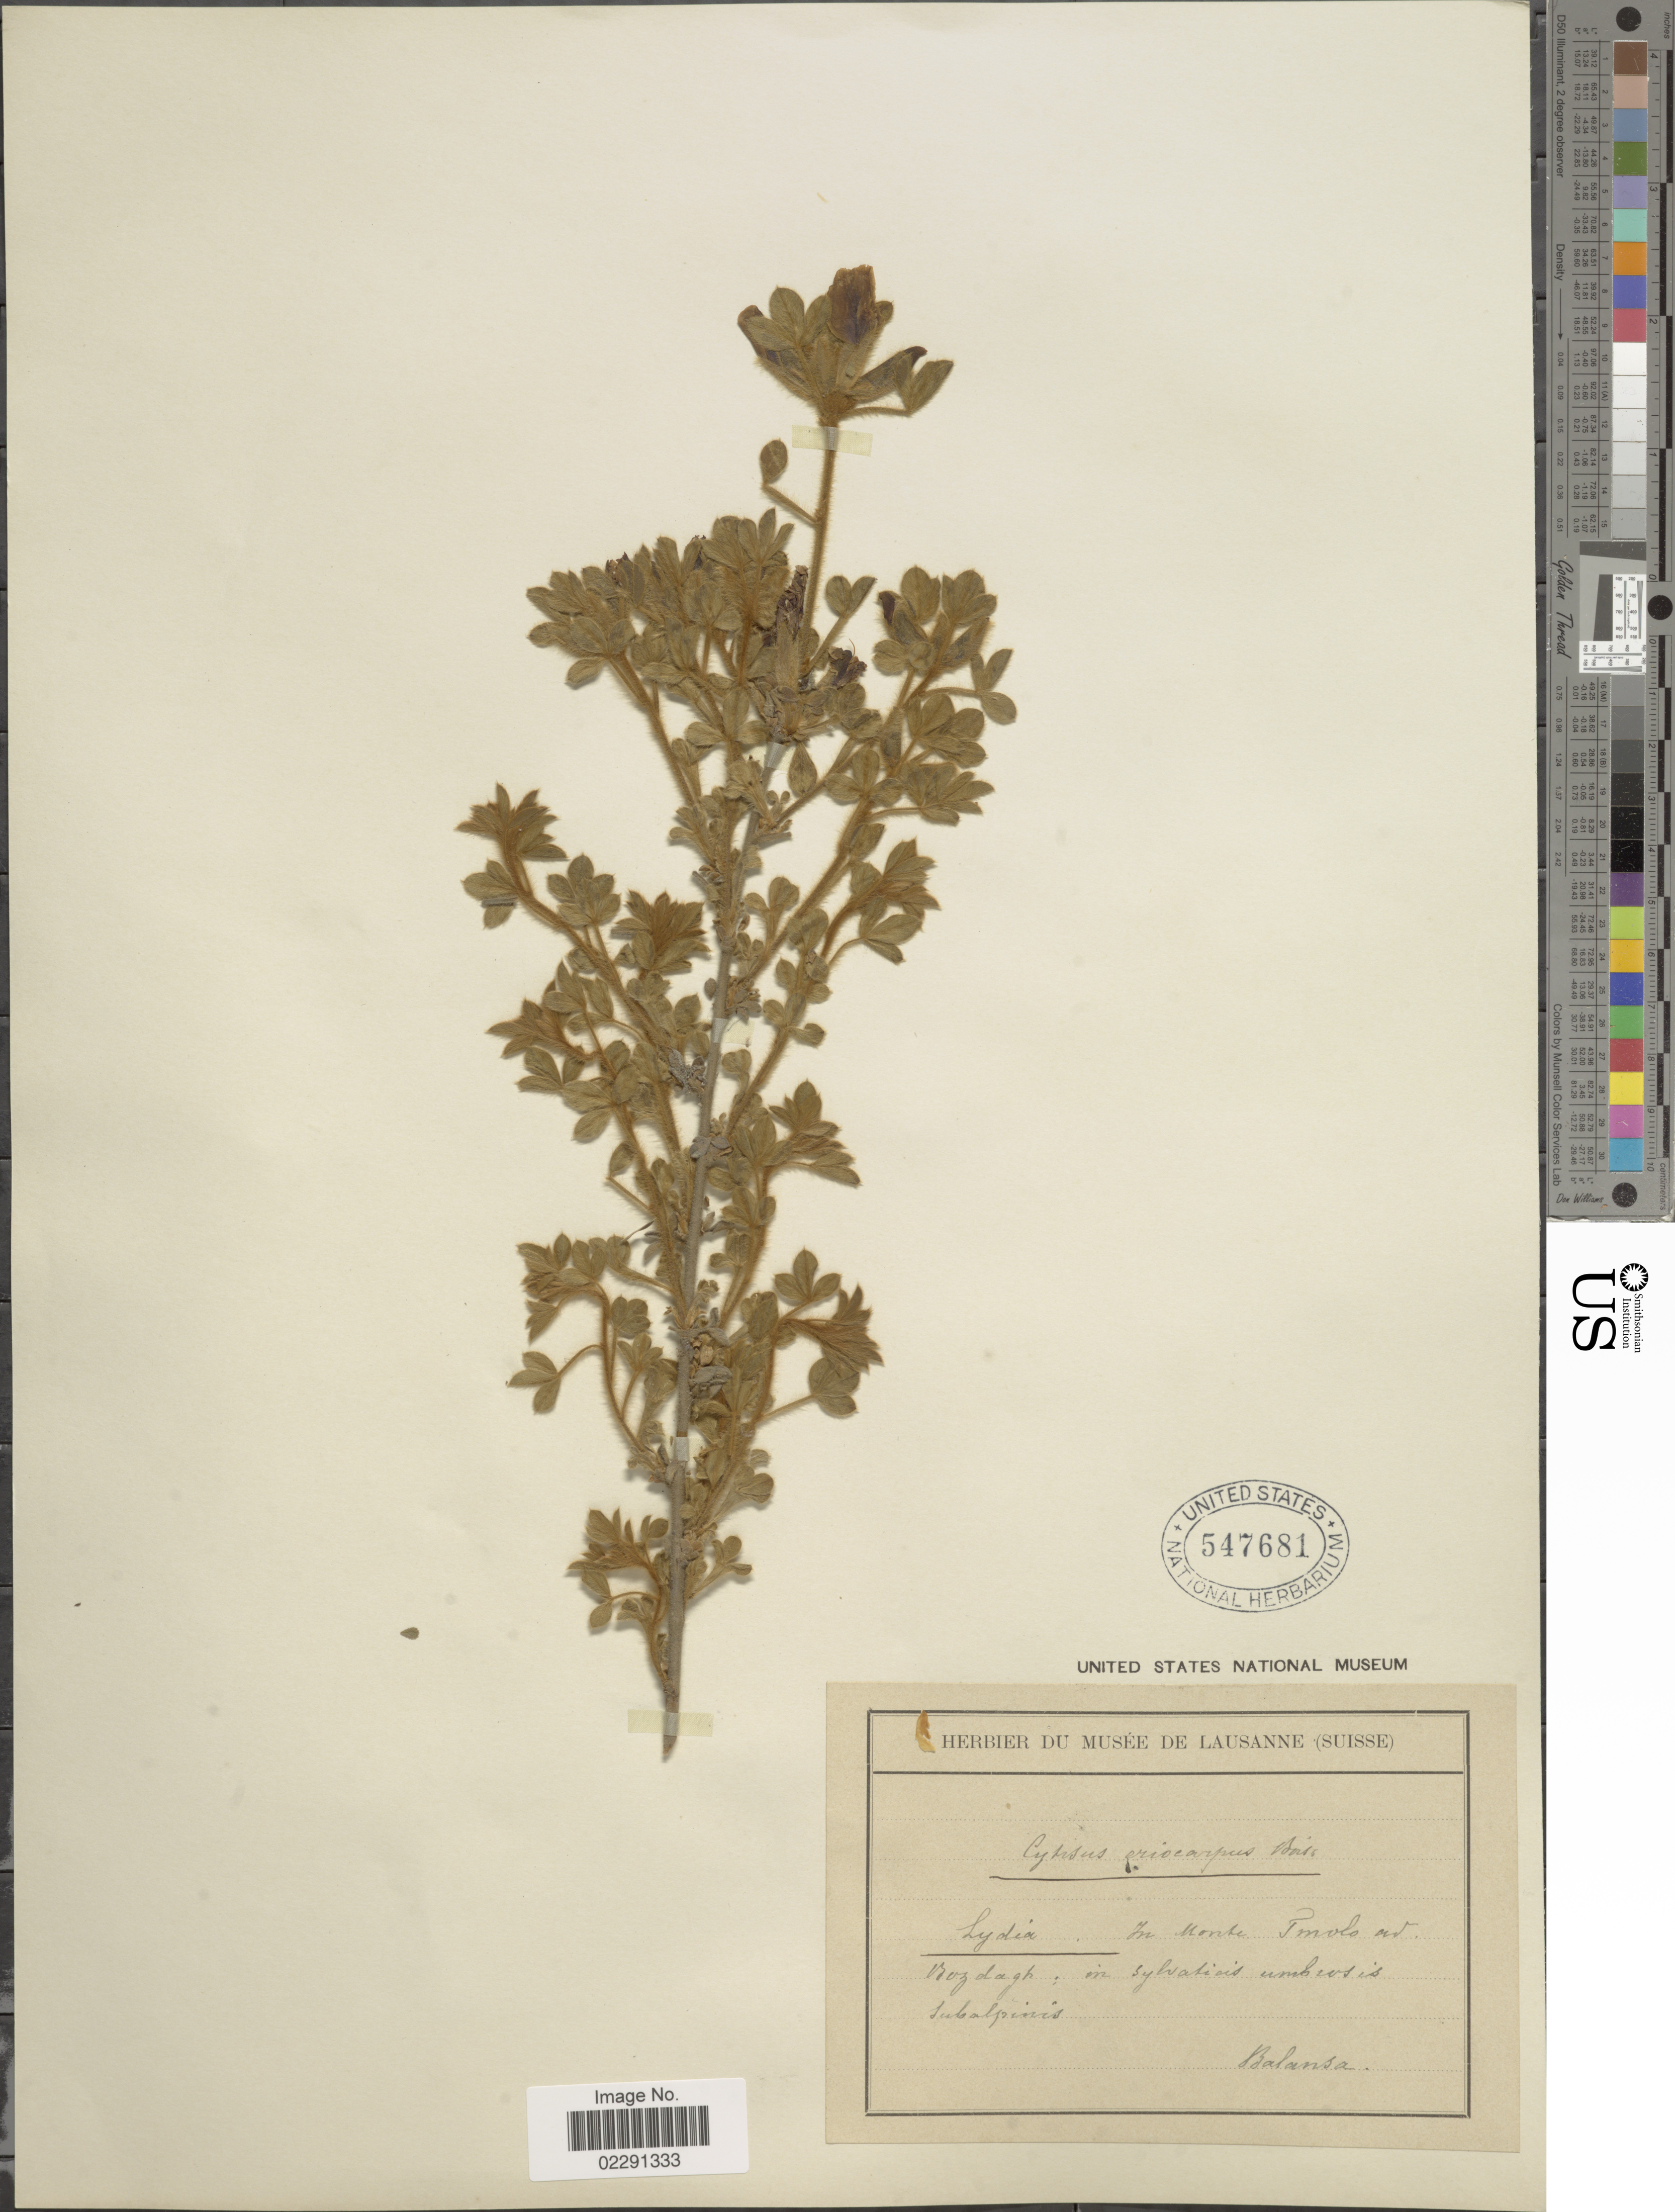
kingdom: Plantae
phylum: Tracheophyta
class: Magnoliopsida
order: Fabales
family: Fabaceae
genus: Cytisus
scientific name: Cytisus eriocarpus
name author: Boiss.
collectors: -. Balansa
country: Turkey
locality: Lydia: in monte Pmolo ad Bozdagh: in sylvaticis umbrosis subalpinis. [interpreted]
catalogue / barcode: US 547681